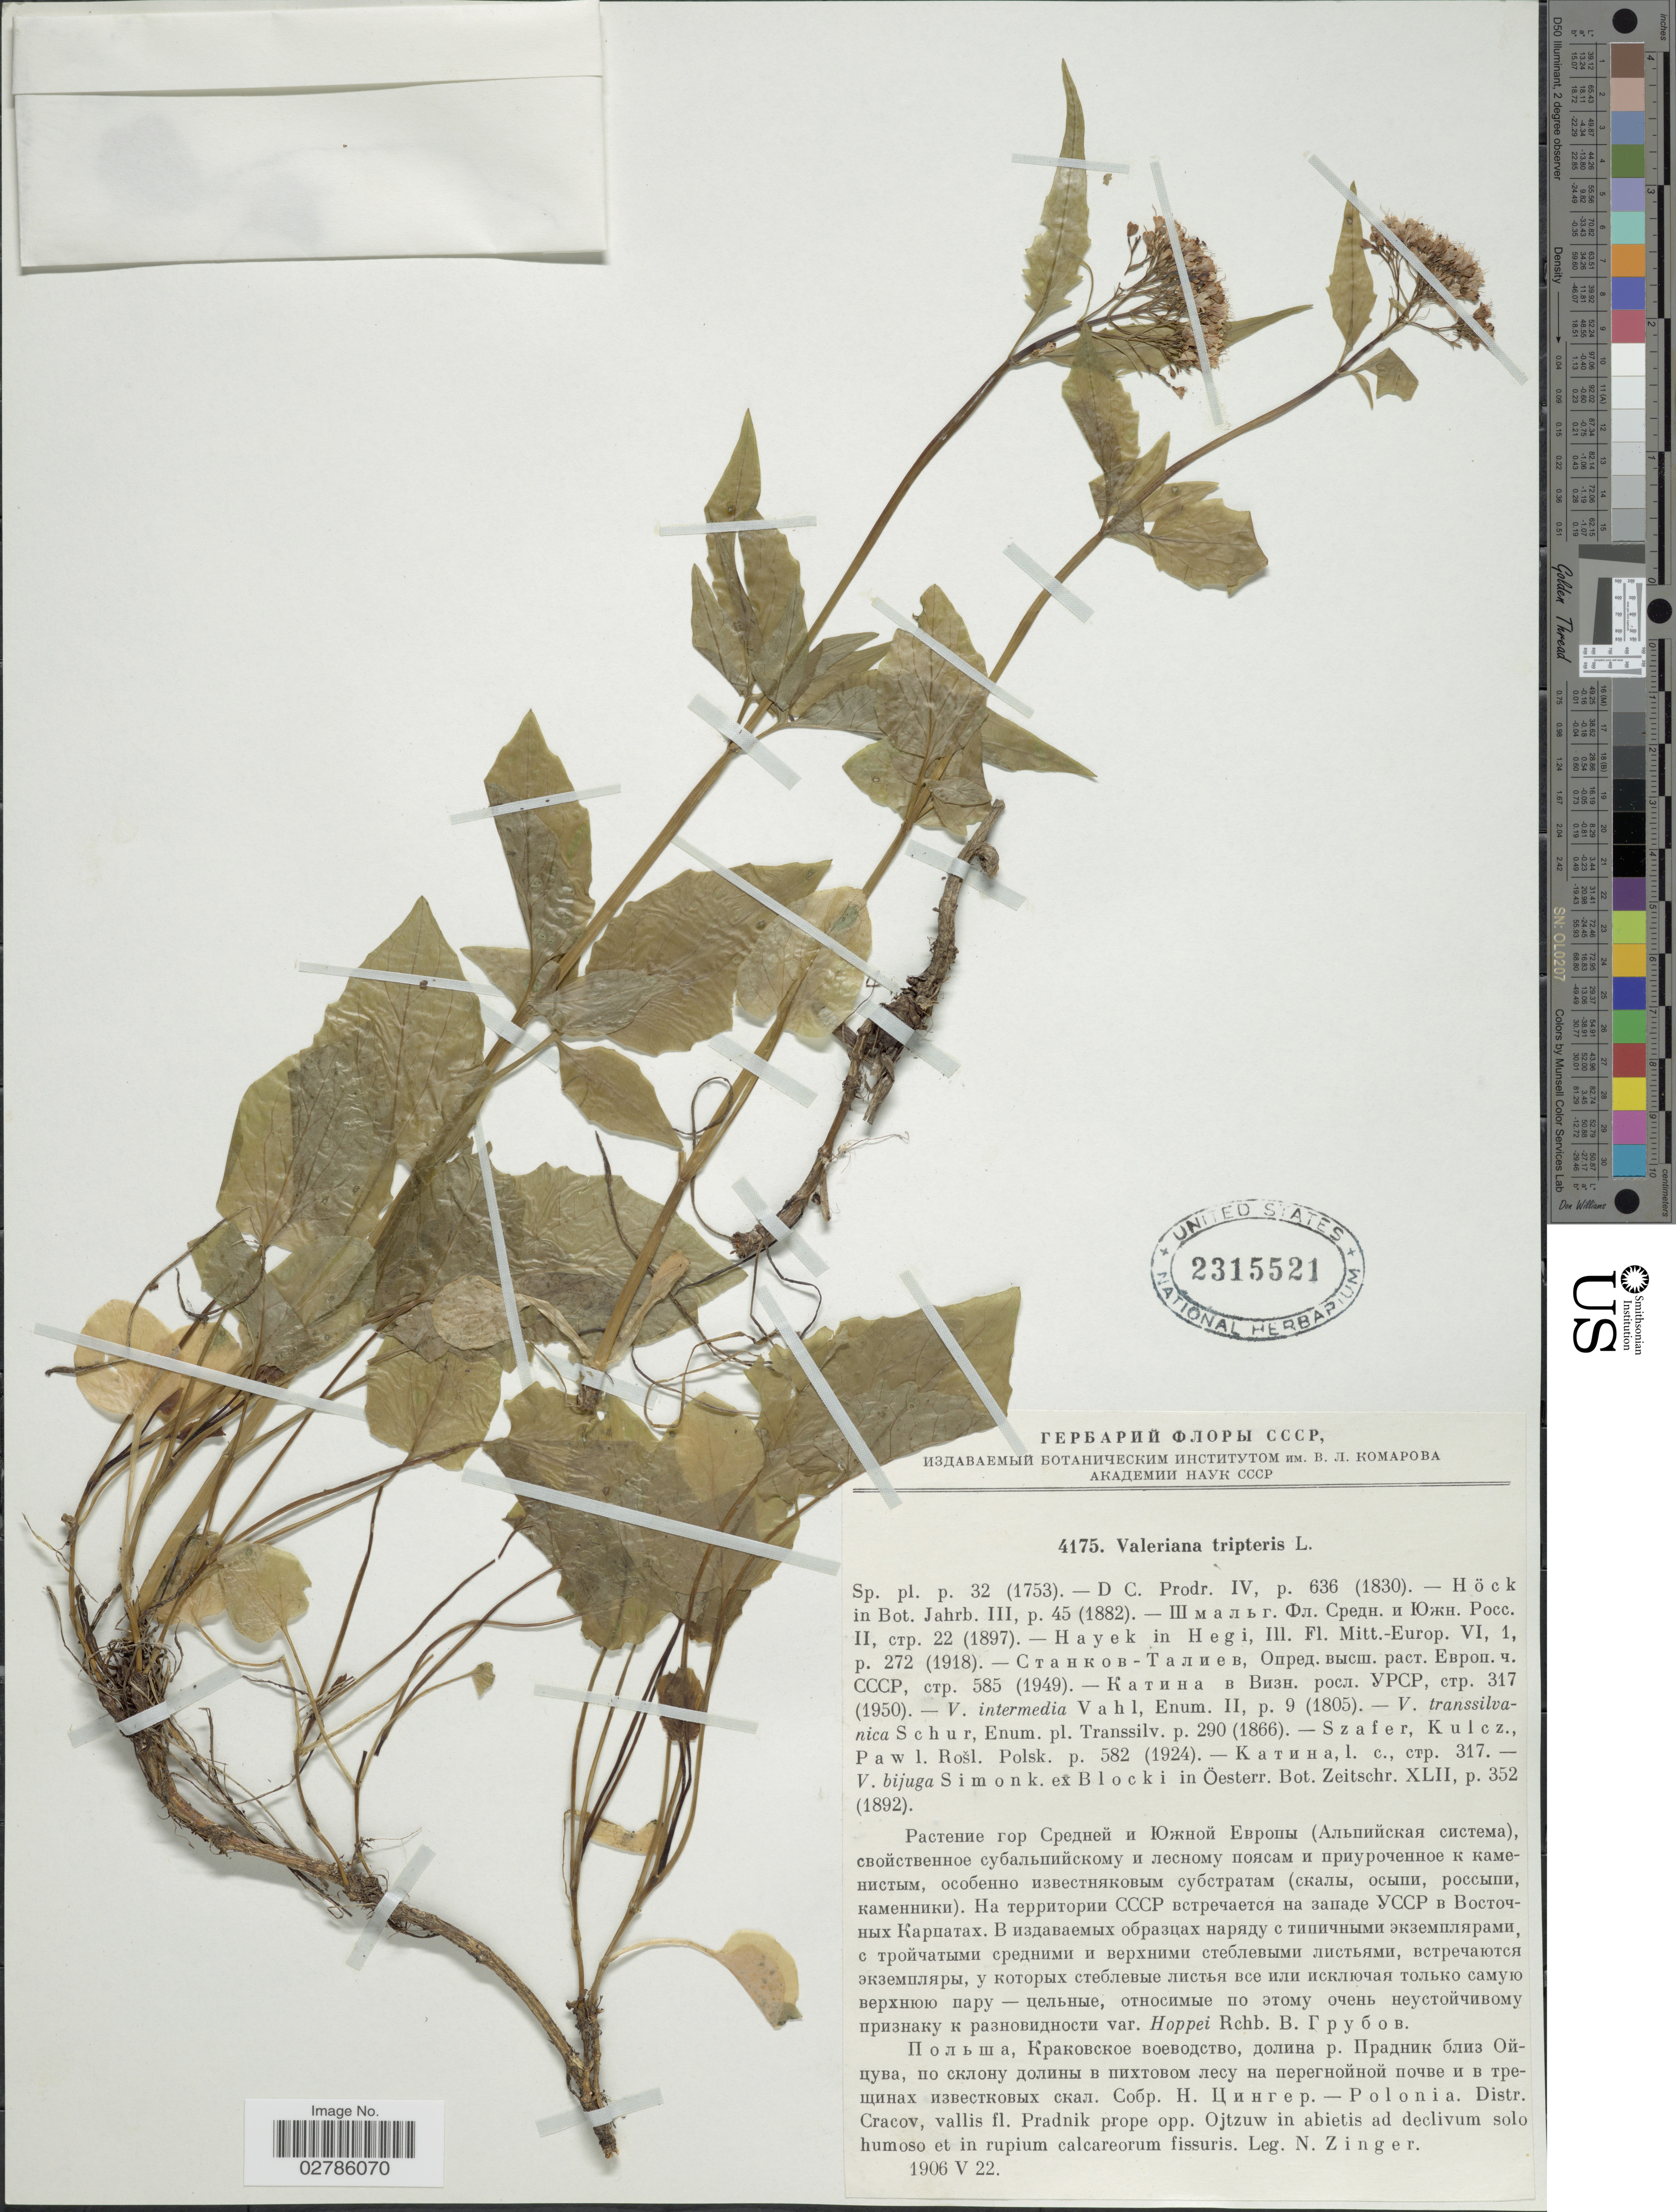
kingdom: Plantae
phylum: Tracheophyta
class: Magnoliopsida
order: Dipsacales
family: Caprifoliaceae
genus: Valeriana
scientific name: Valeriana tripteris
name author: L.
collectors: N. Zinger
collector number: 4175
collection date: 1906-05-22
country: Poland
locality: Distr. Cracov, vallis fl. Pradnik prope opp. Ojtzuw in abietis ad declivum solo humoso et in rupium calcareorum fissuris.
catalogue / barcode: US 2315521